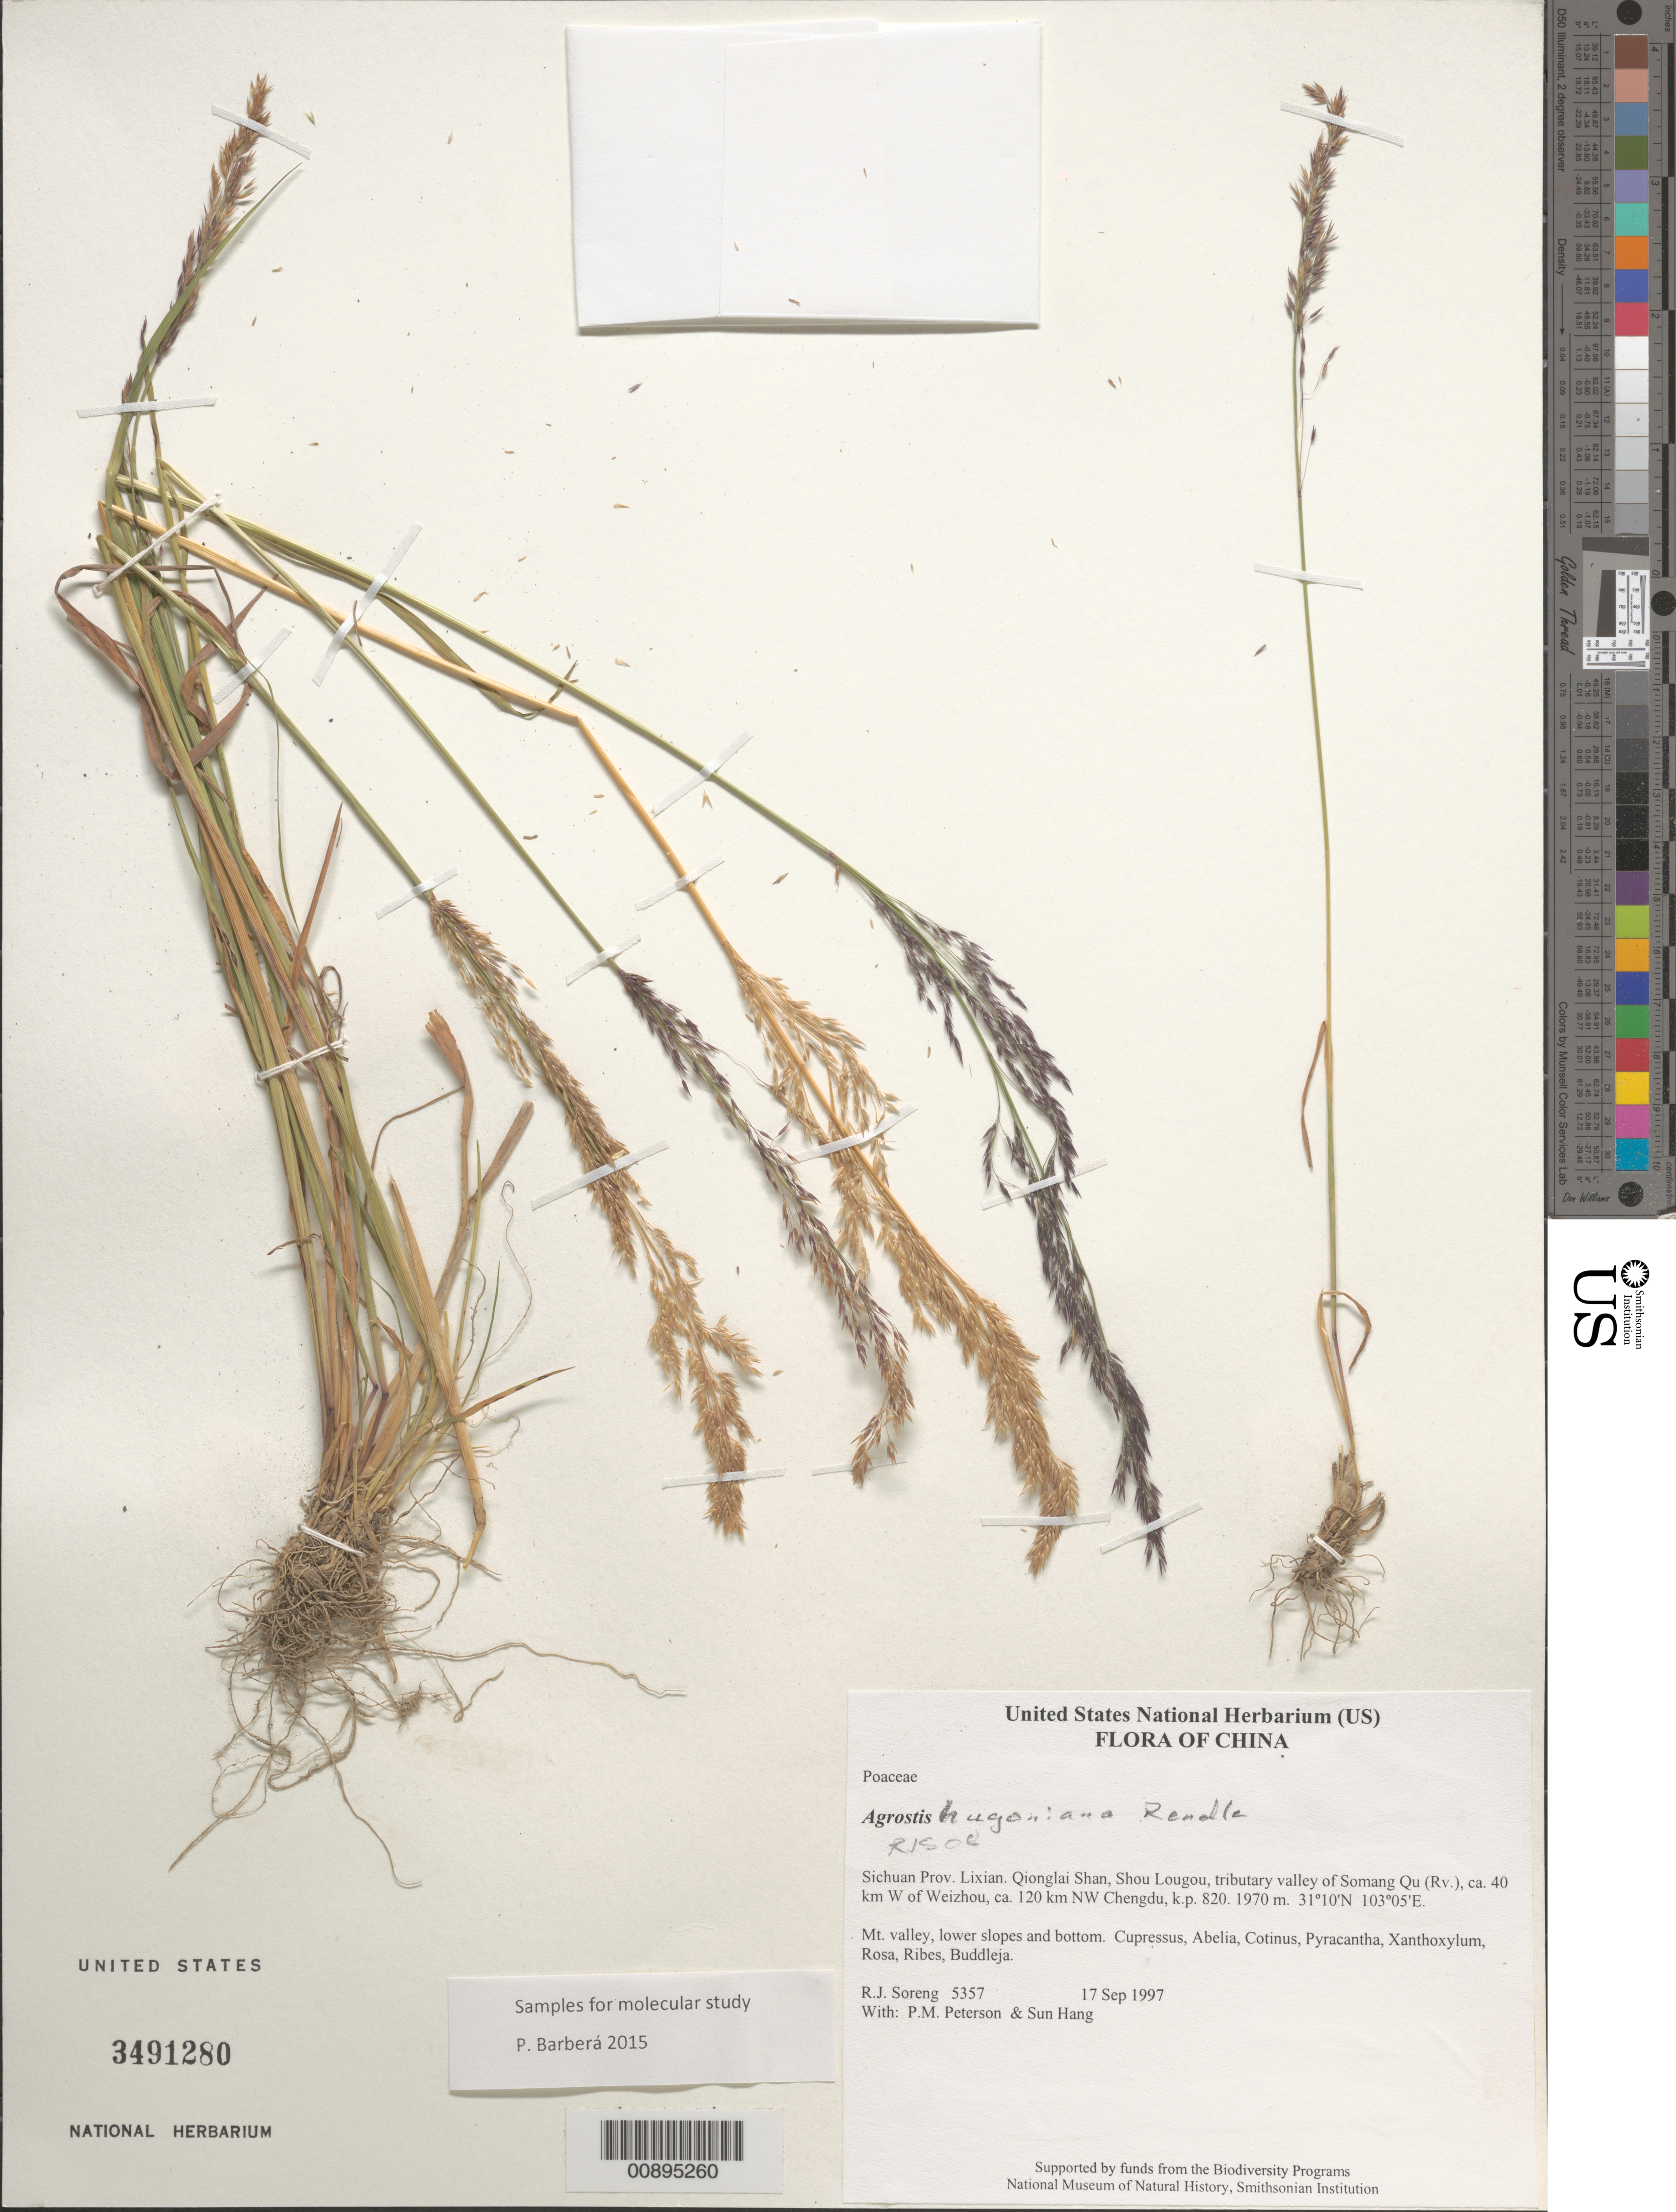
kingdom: Plantae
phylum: Tracheophyta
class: Liliopsida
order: Poales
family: Poaceae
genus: Agrostis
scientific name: Agrostis hugoniana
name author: Rendle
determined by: Soreng, Robert J., Research Associate (BOT), Smithsonian Institution - National Museum of Natural History (UNITED STATES)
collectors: R. J. Soreng, P. M. Peterson & Sun Hang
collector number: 5357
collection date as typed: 17 Sep 1997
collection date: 1997-09-17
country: China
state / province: Sichuan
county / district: Lixian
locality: Qionglai Shan, Shou Lougou, tributary valley of Somang Qu (Rv.), ca. 40 km W of Weizhou, ca. 120 km NW Chengdu, k.p. 820.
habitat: Mt. valley, lower slopes and bottom. Cupressus, Abelia, Cotinus, Pyracantha, Xanthoxylum, Rosa, Ribes, Buddleja.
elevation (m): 1970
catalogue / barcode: US 3491280